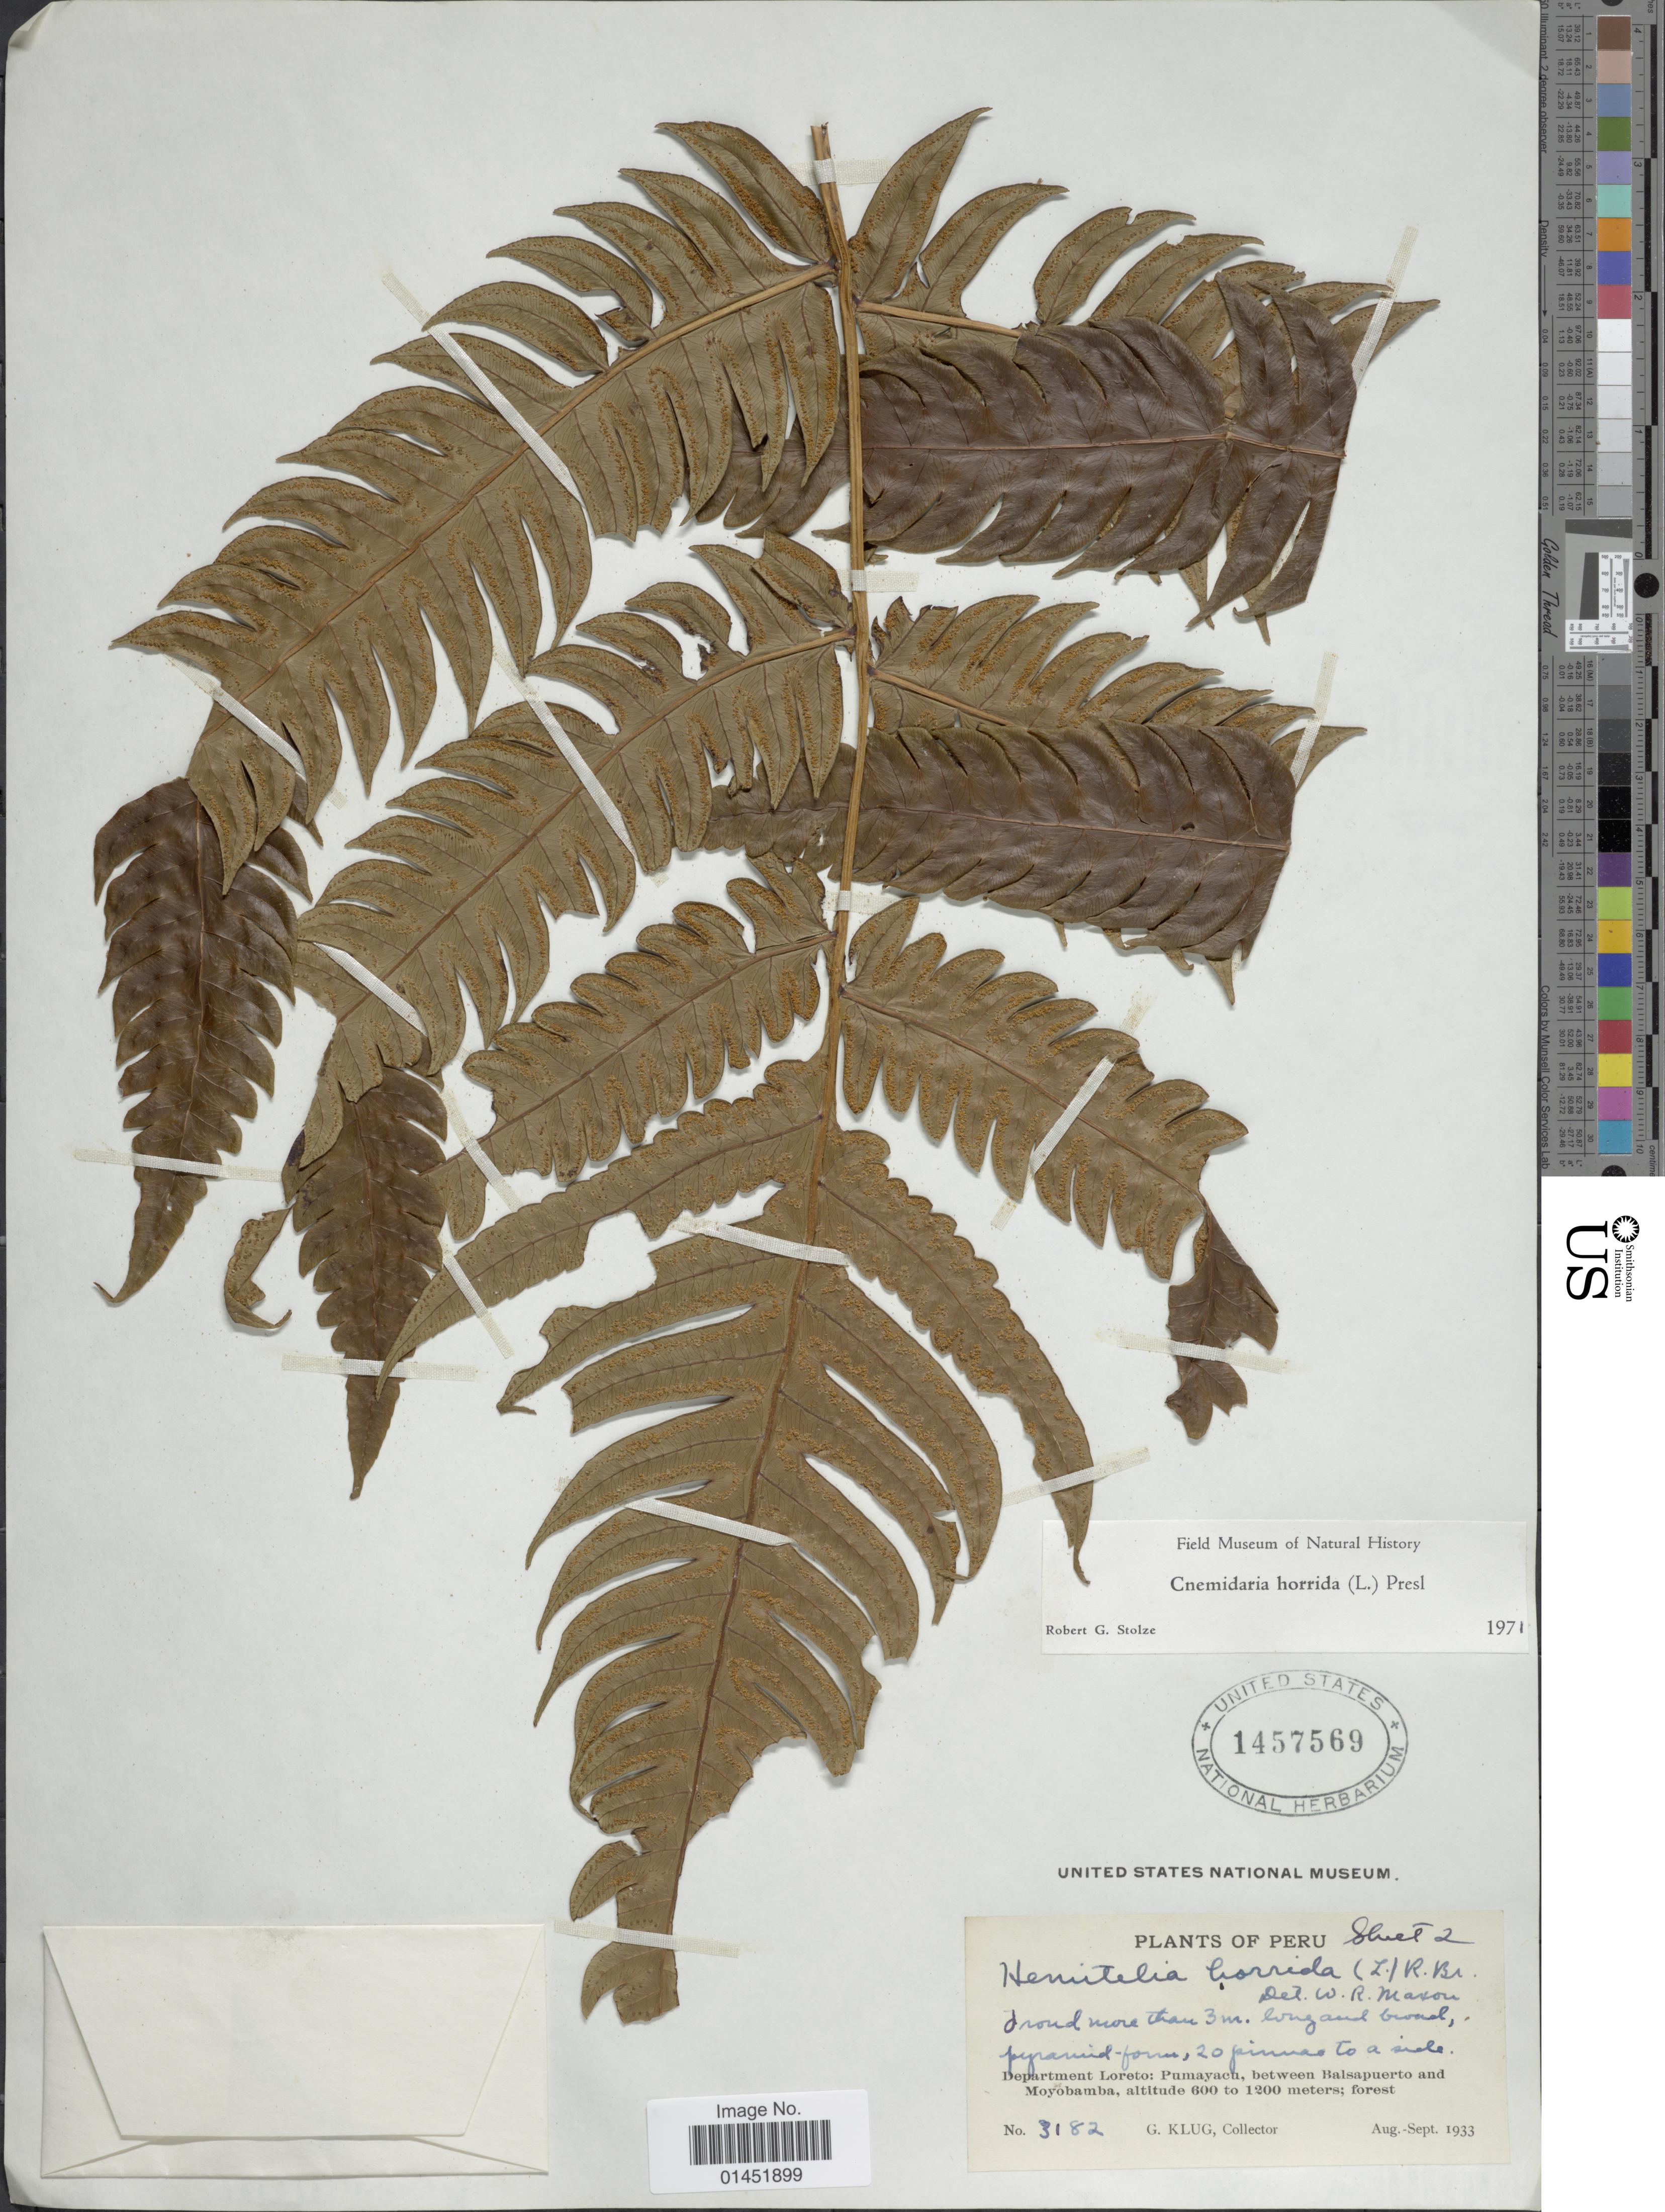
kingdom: Plantae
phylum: Tracheophyta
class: Polypodiopsida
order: Cyatheales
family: Cyatheaceae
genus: Cyathea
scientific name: Cyathea horrida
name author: (L.) Sm.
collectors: G. Klug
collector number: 3182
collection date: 1933-08/1933-09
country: Peru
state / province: Loreto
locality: Department Loreto: Pumayacu, between Balsapuerto and Moyobamba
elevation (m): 600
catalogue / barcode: US 1457569